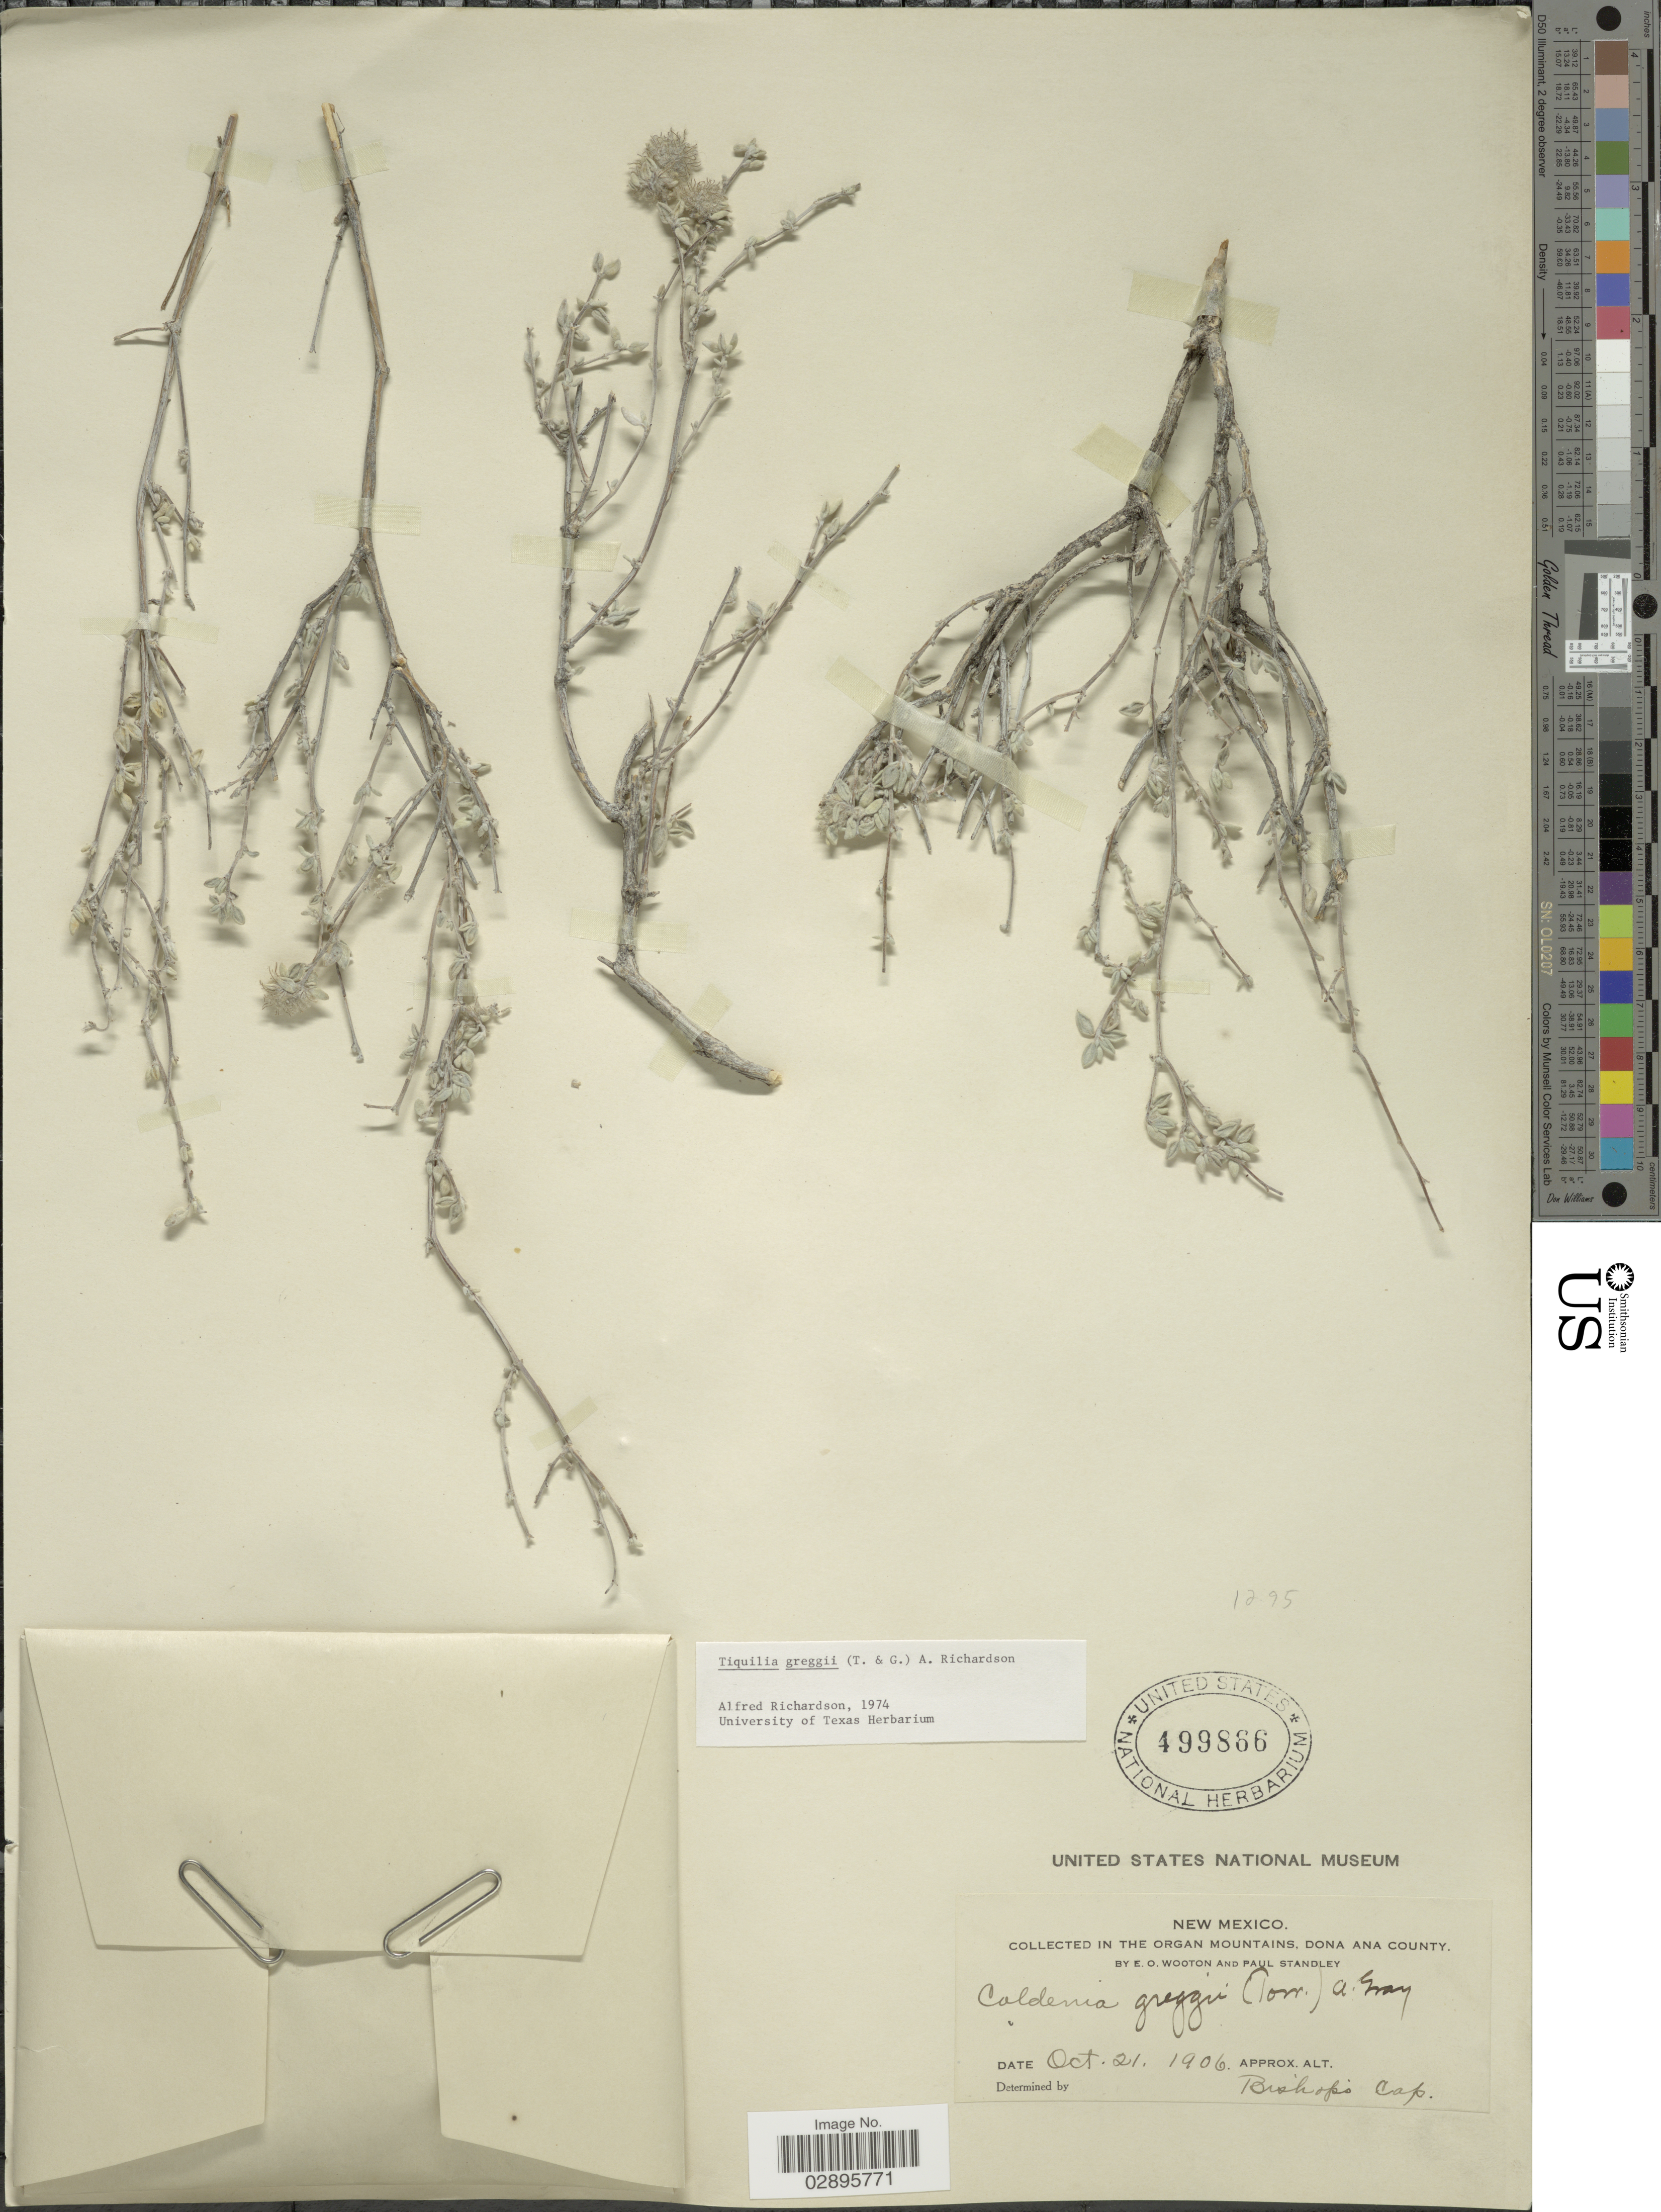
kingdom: Plantae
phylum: Tracheophyta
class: Magnoliopsida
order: Boraginales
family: Ehretiaceae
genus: Tiquilia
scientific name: Tiquilia greggii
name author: (Torr.) A.T. Richardson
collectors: E. O. Wooton & P. C. Standley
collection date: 1906-10-21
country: United States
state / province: New Mexico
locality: In the Organ Mountains, Dona Ana County. Bishopo Cap.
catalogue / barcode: US 499866